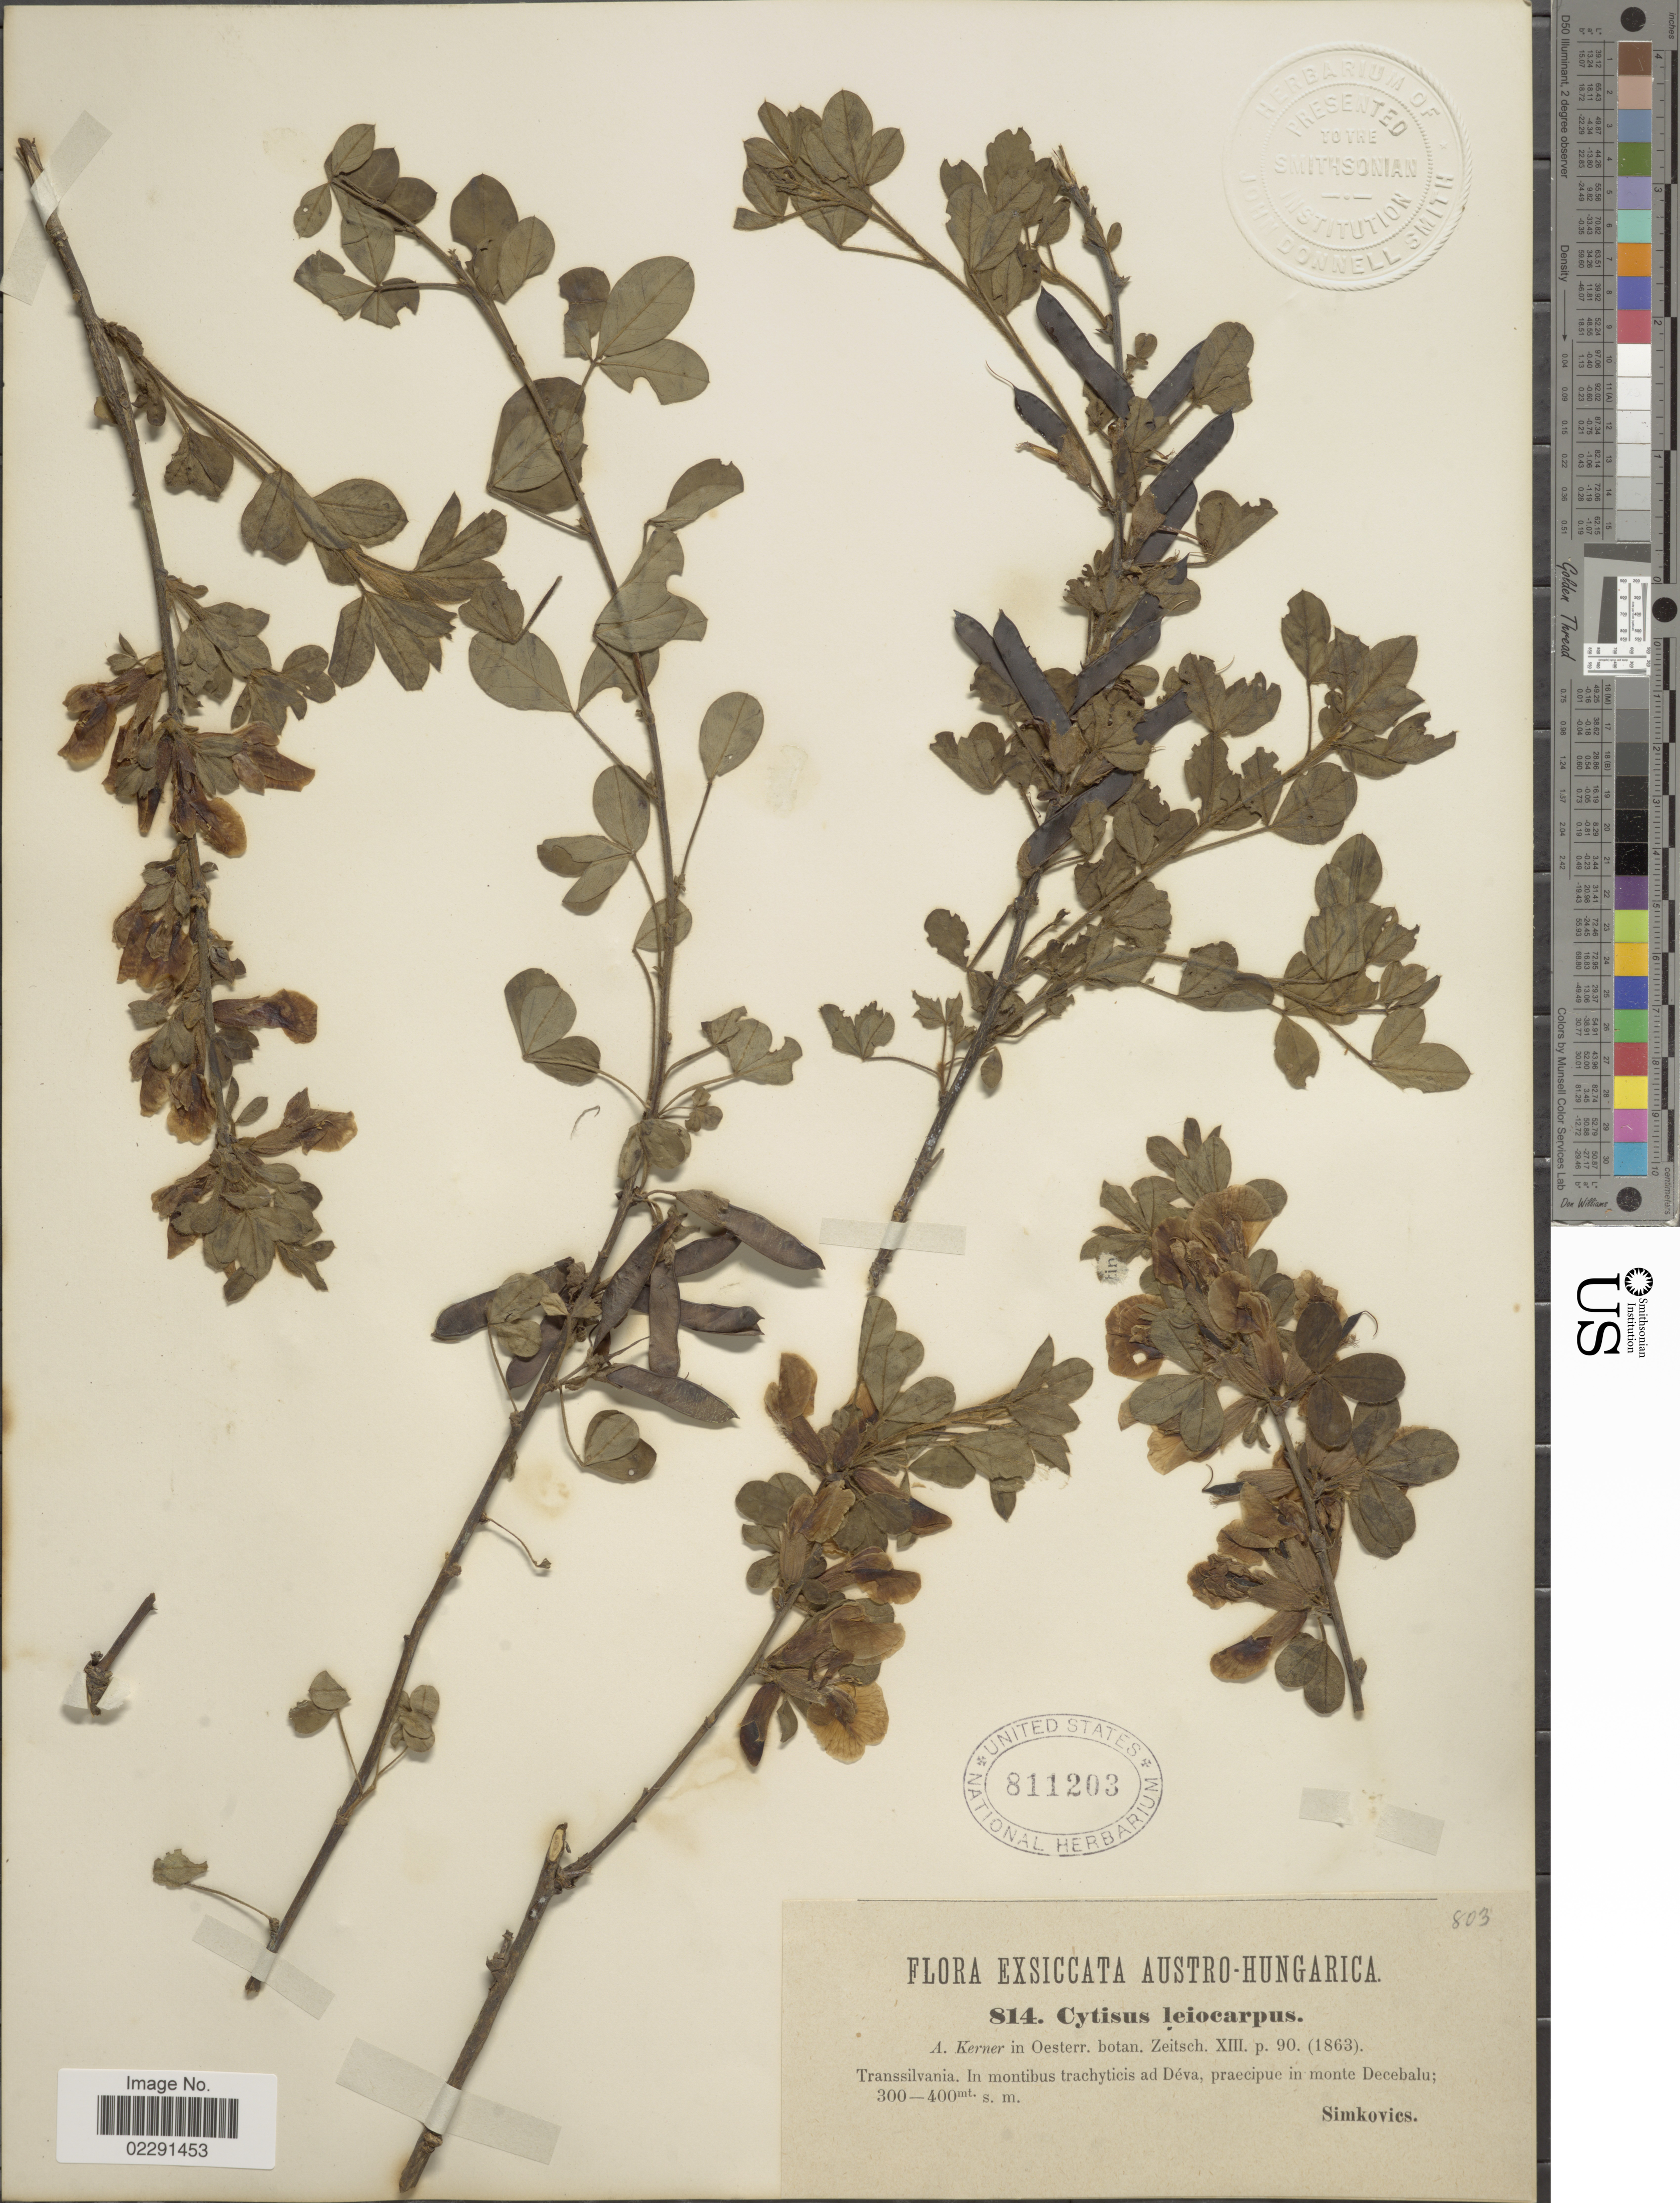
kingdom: Plantae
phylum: Tracheophyta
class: Magnoliopsida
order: Fabales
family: Fabaceae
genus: Cytisus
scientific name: Cytisus leiocarpus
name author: A. Kern.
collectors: -. Simkovics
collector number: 814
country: Hungary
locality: Exsiccata Austro-Hungarica, Transsilvania, in montibus trachyticis ad Deva, praecipue in monte Decebalu.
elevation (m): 300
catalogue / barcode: US 811203